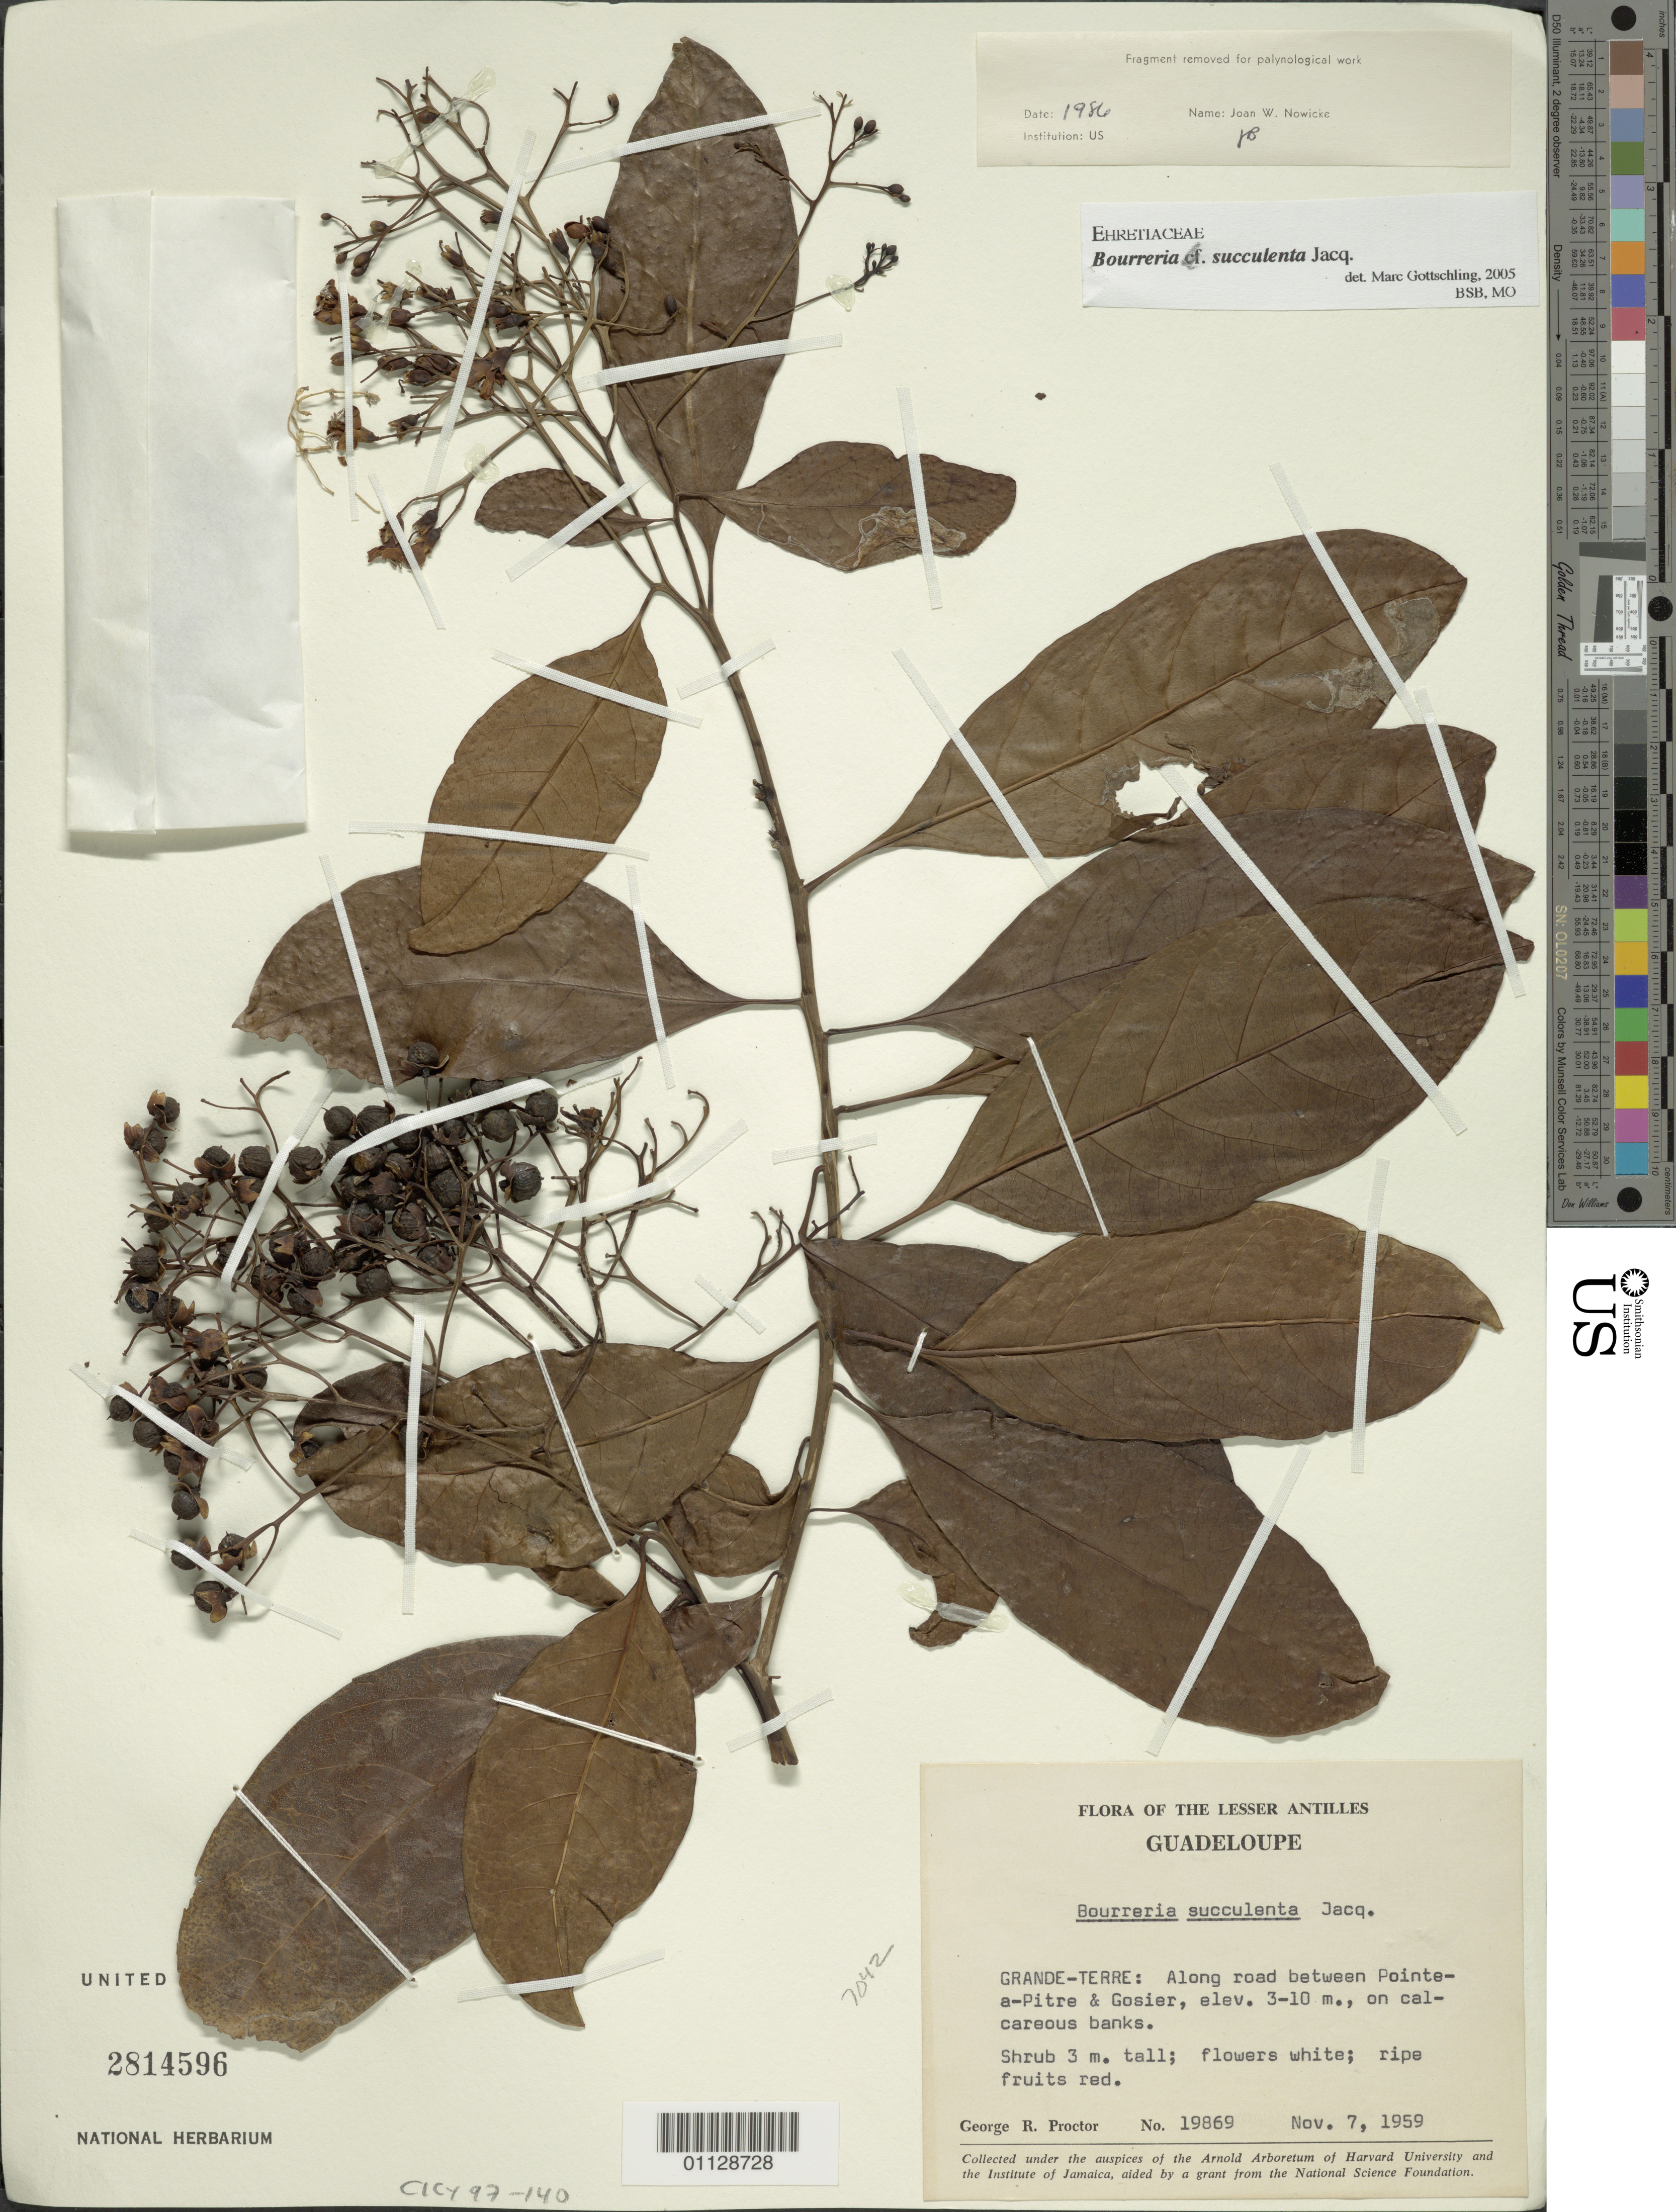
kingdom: Plantae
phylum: Tracheophyta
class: Magnoliopsida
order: Boraginales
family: Ehretiaceae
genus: Bourreria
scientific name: Bourreria succulenta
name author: Jacq.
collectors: G. R. Proctor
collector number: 19869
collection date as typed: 07 Nov 1959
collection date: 1959-11-07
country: Guadeloupe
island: Grande Terre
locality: Along road between Pointe-à-Pitre and Gosier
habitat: calcareous banks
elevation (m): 3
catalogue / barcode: US 2814596